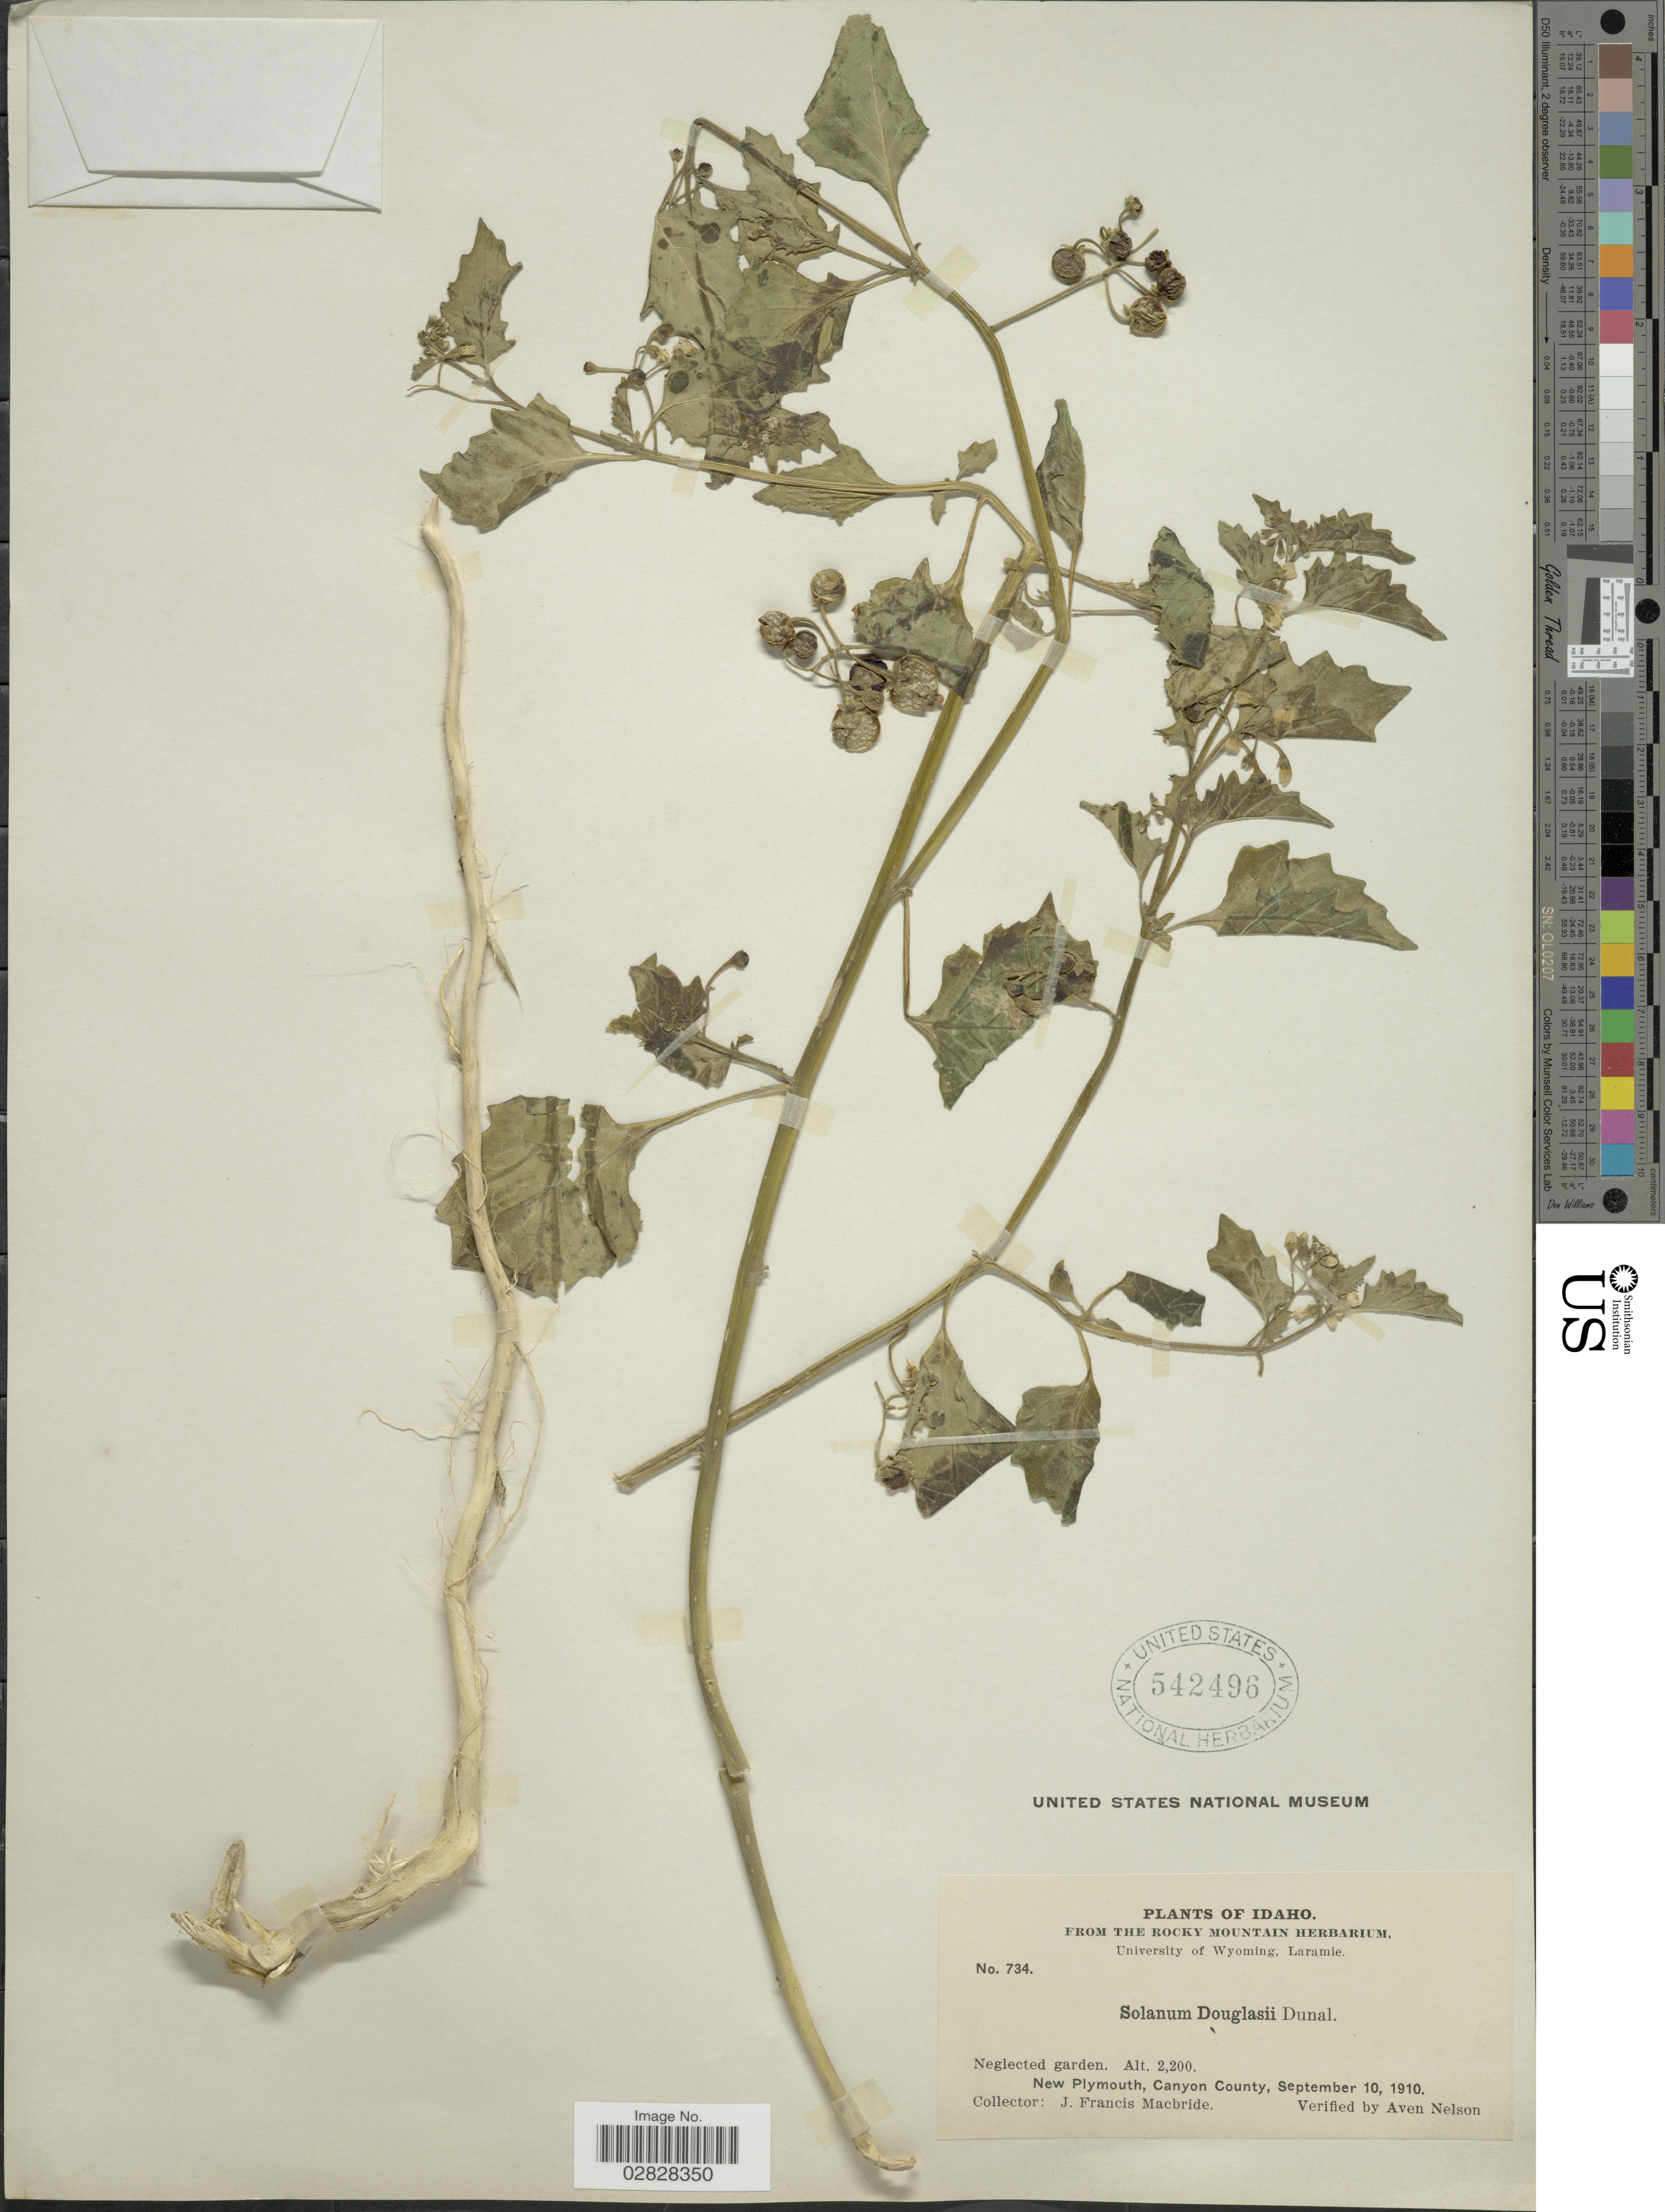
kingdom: Plantae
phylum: Tracheophyta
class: Magnoliopsida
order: Solanales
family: Solanaceae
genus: Solanum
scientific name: Solanum douglasii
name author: Dunal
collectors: J. F. Macbride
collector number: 734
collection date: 1910-09-10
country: United States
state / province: Idaho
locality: New Plymouth, Canyon County.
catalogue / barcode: US 542496